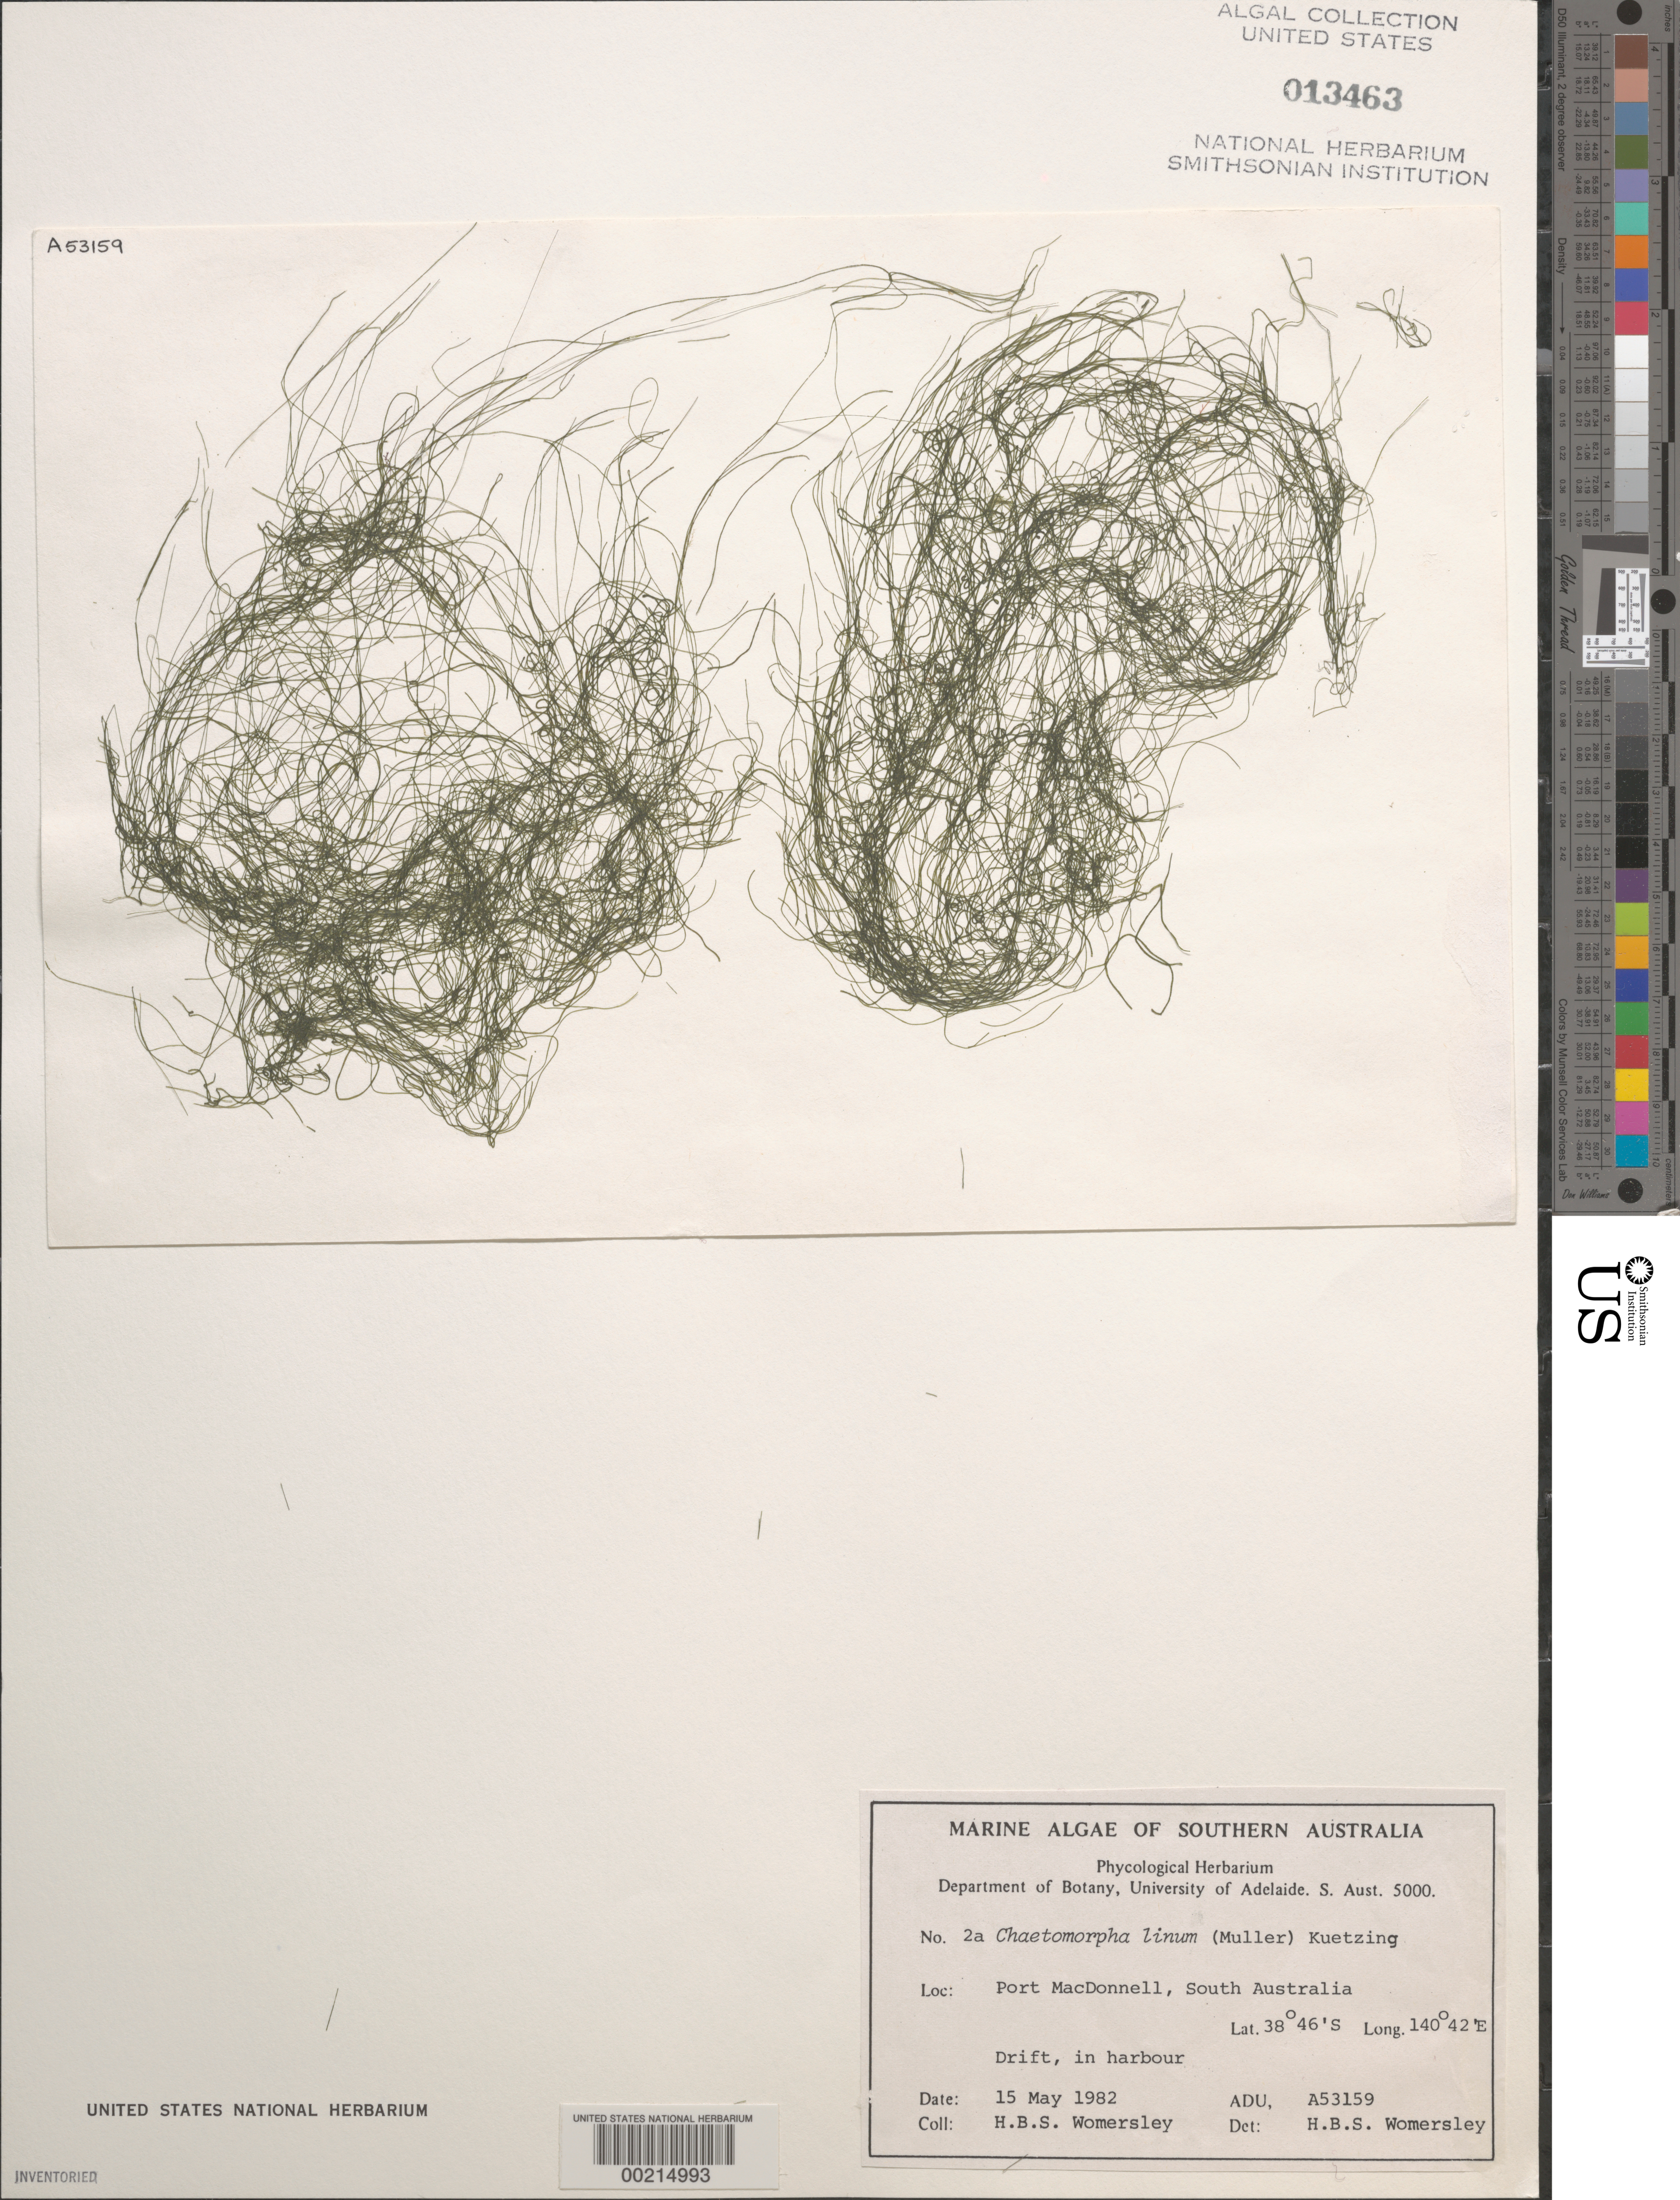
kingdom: Plantae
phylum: Chlorophyta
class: Ulvophyceae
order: Cladophorales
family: Cladophoraceae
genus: Chaetomorpha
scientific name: Chaetomorpha linum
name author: (O.F. Muell.) Kütz.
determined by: Womersley, H. B. S.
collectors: H. B. S. Womersley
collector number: ADU A53159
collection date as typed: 15 May 1982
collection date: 1982-05-15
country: Australia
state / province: South Australia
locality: Port macdonnell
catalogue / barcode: US 13463